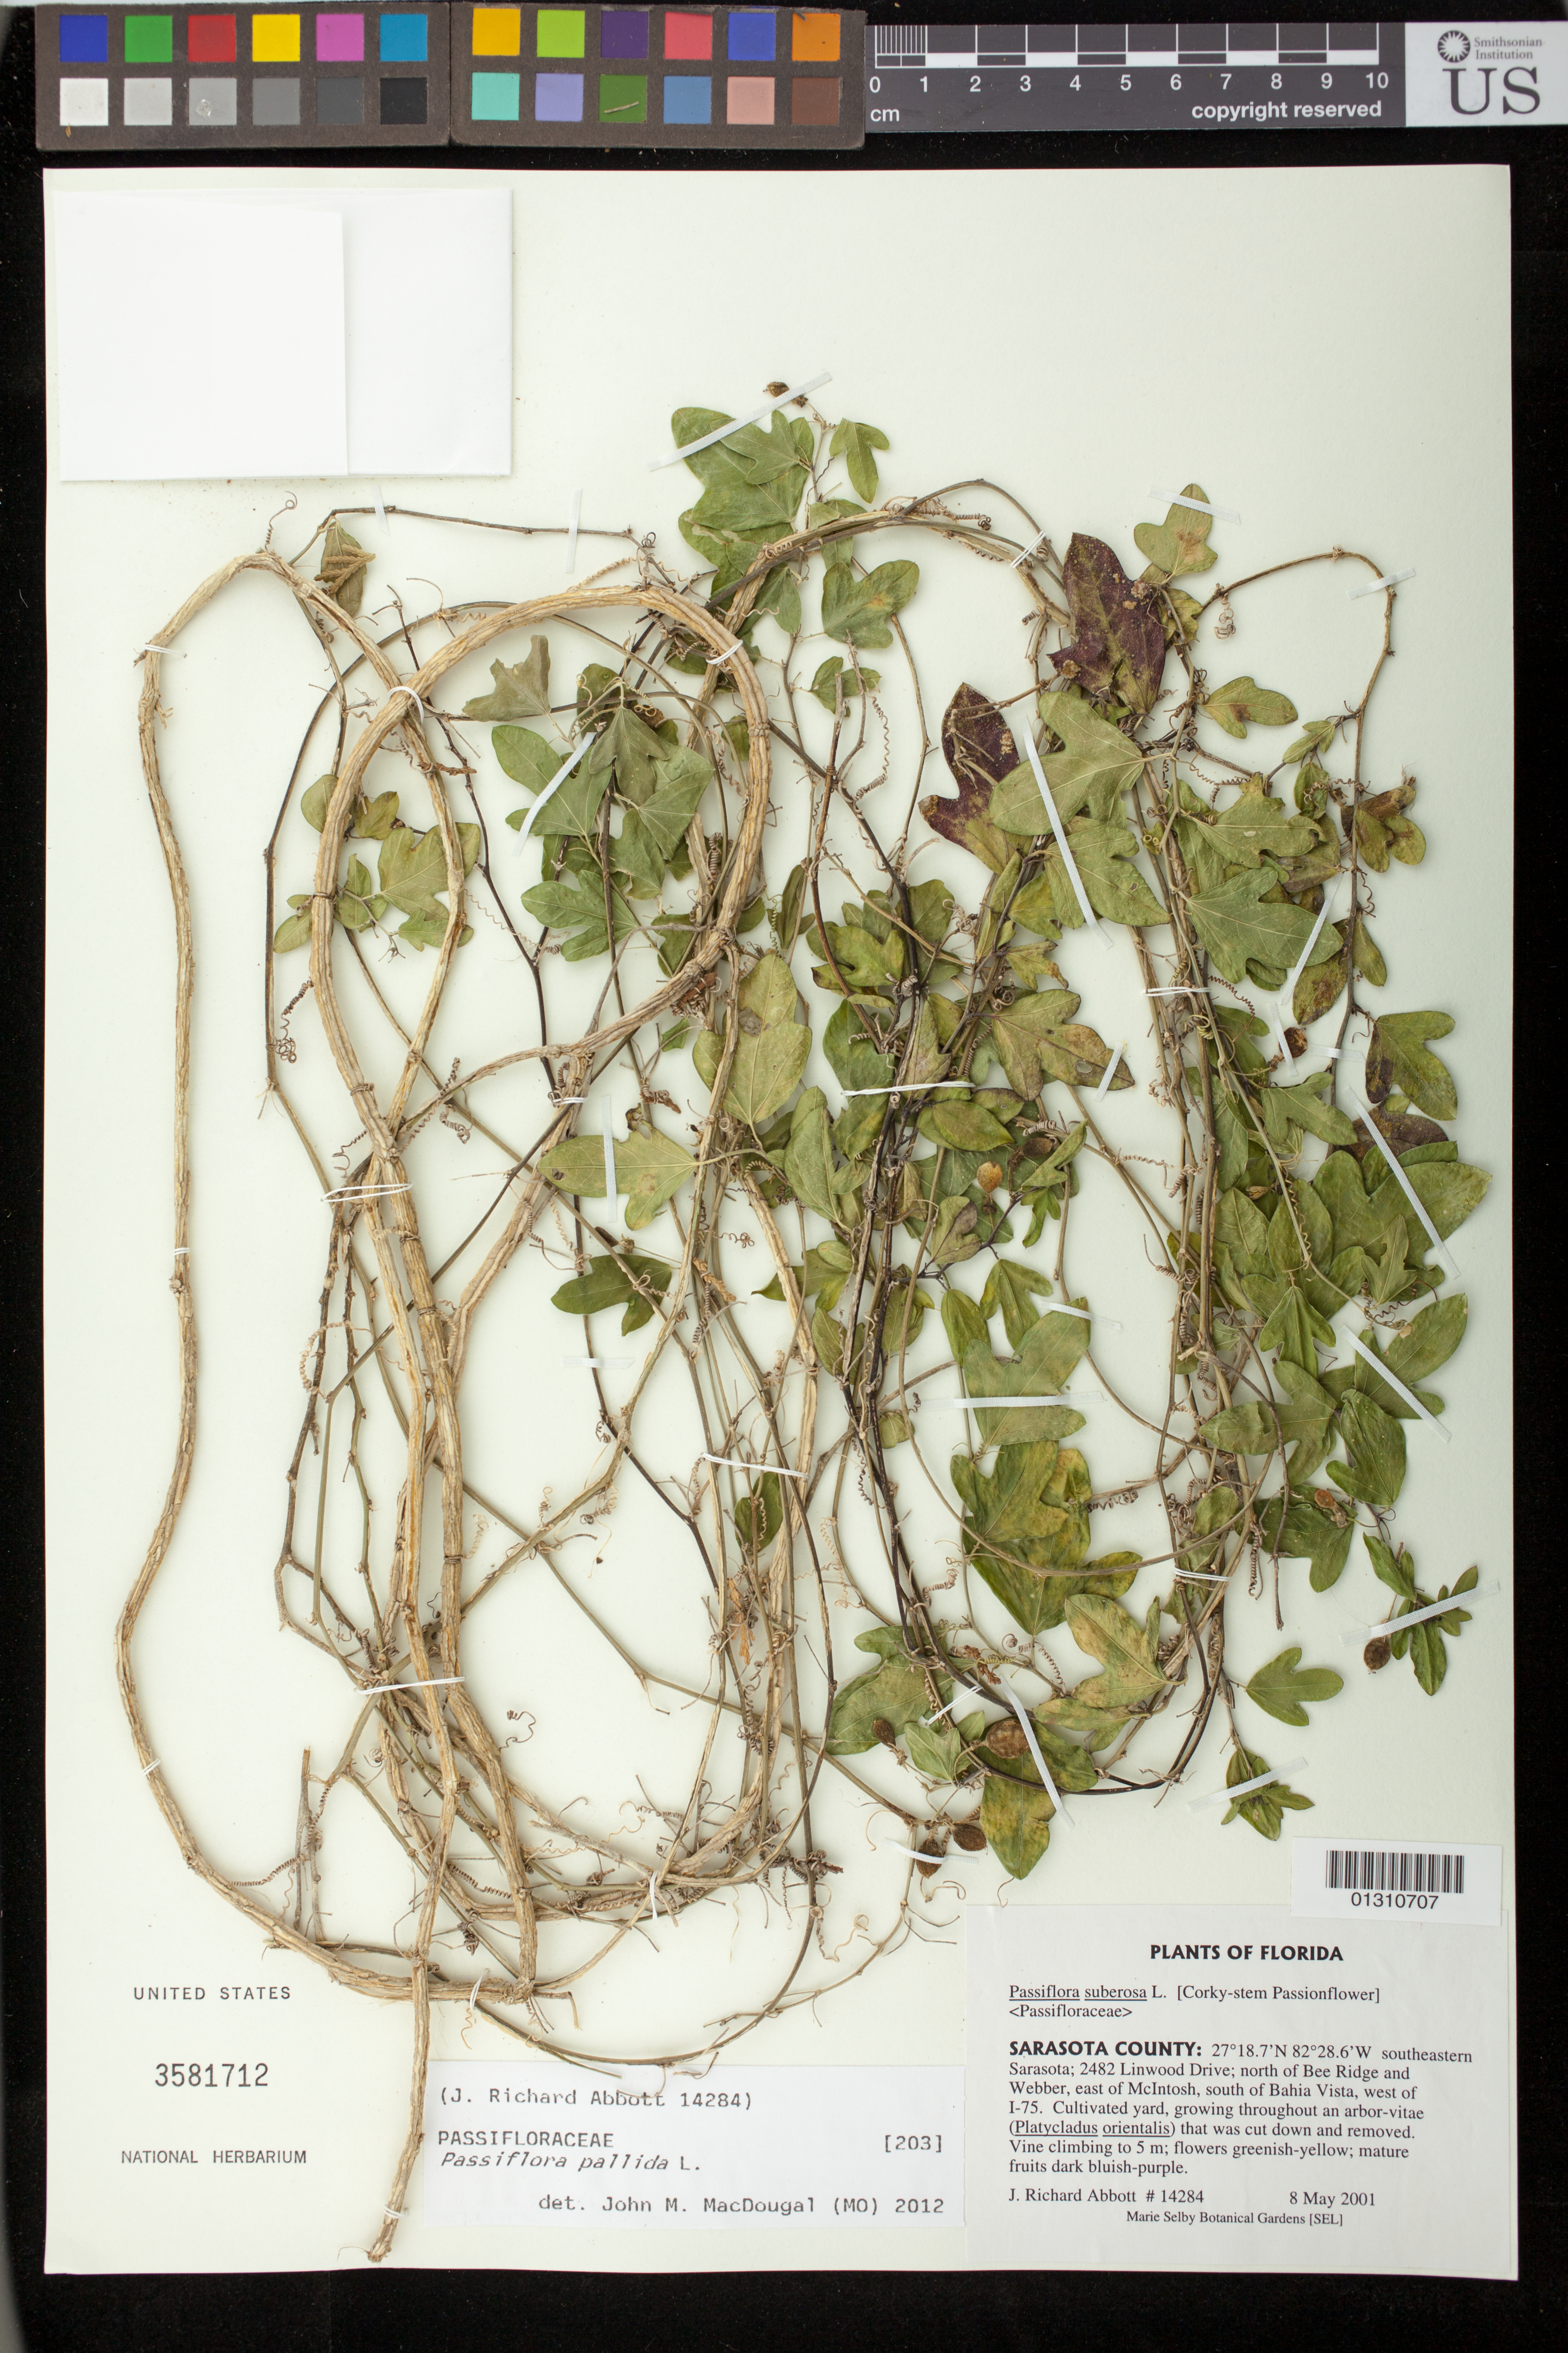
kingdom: Plantae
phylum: Tracheophyta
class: Magnoliopsida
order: Malpighiales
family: Passifloraceae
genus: Passiflora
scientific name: Passiflora pallida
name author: L.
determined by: MacDougal, John M.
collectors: J. R. Abbott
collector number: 14284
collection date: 2001-05-08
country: United States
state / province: Florida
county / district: Sarasota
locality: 2482 Linwood Drive, N of Bee Ridge and Webber, east of McIntosh, S of Bahia Vista, W of I- 75.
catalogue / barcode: US 3581712